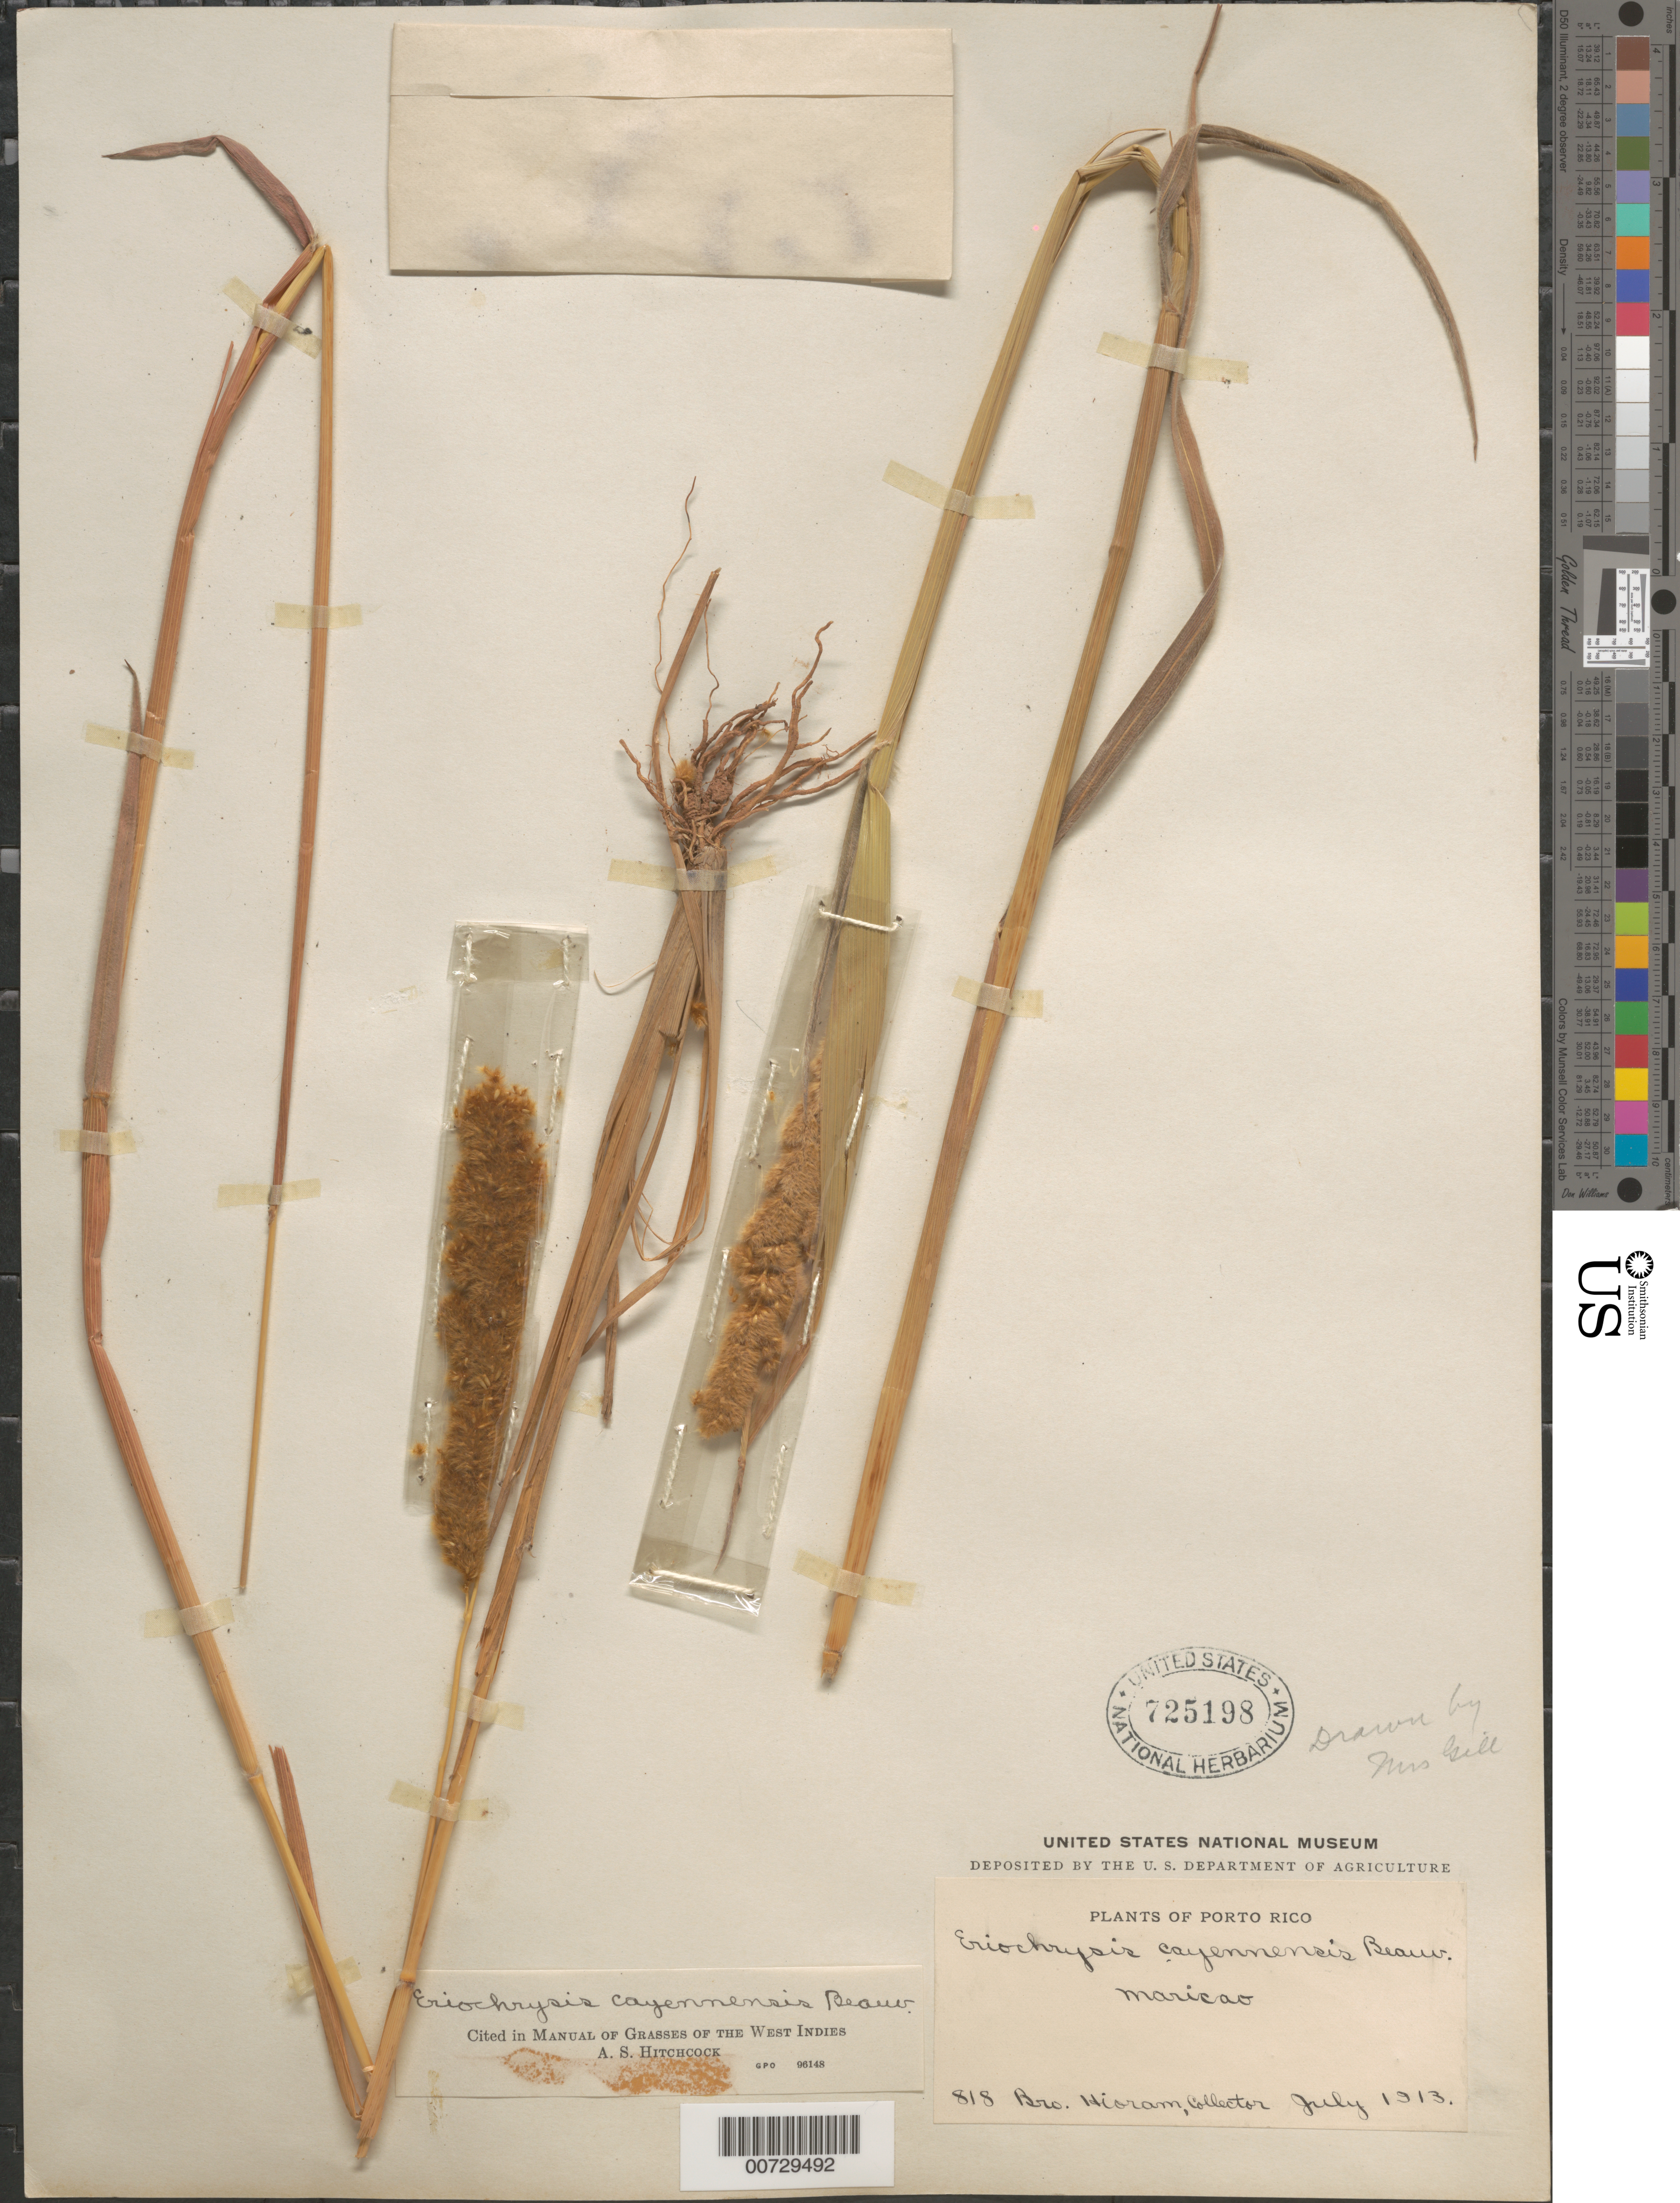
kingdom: Plantae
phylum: Tracheophyta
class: Liliopsida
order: Poales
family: Poaceae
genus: Eriochrysis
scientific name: Eriochrysis cayennensis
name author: P. Beauv.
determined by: Hitchcock, Albert S.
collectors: Bro. Hioram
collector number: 818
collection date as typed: Jul 1913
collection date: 1913-07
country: Puerto Rico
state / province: Maricao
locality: Maricao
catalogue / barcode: US 725198